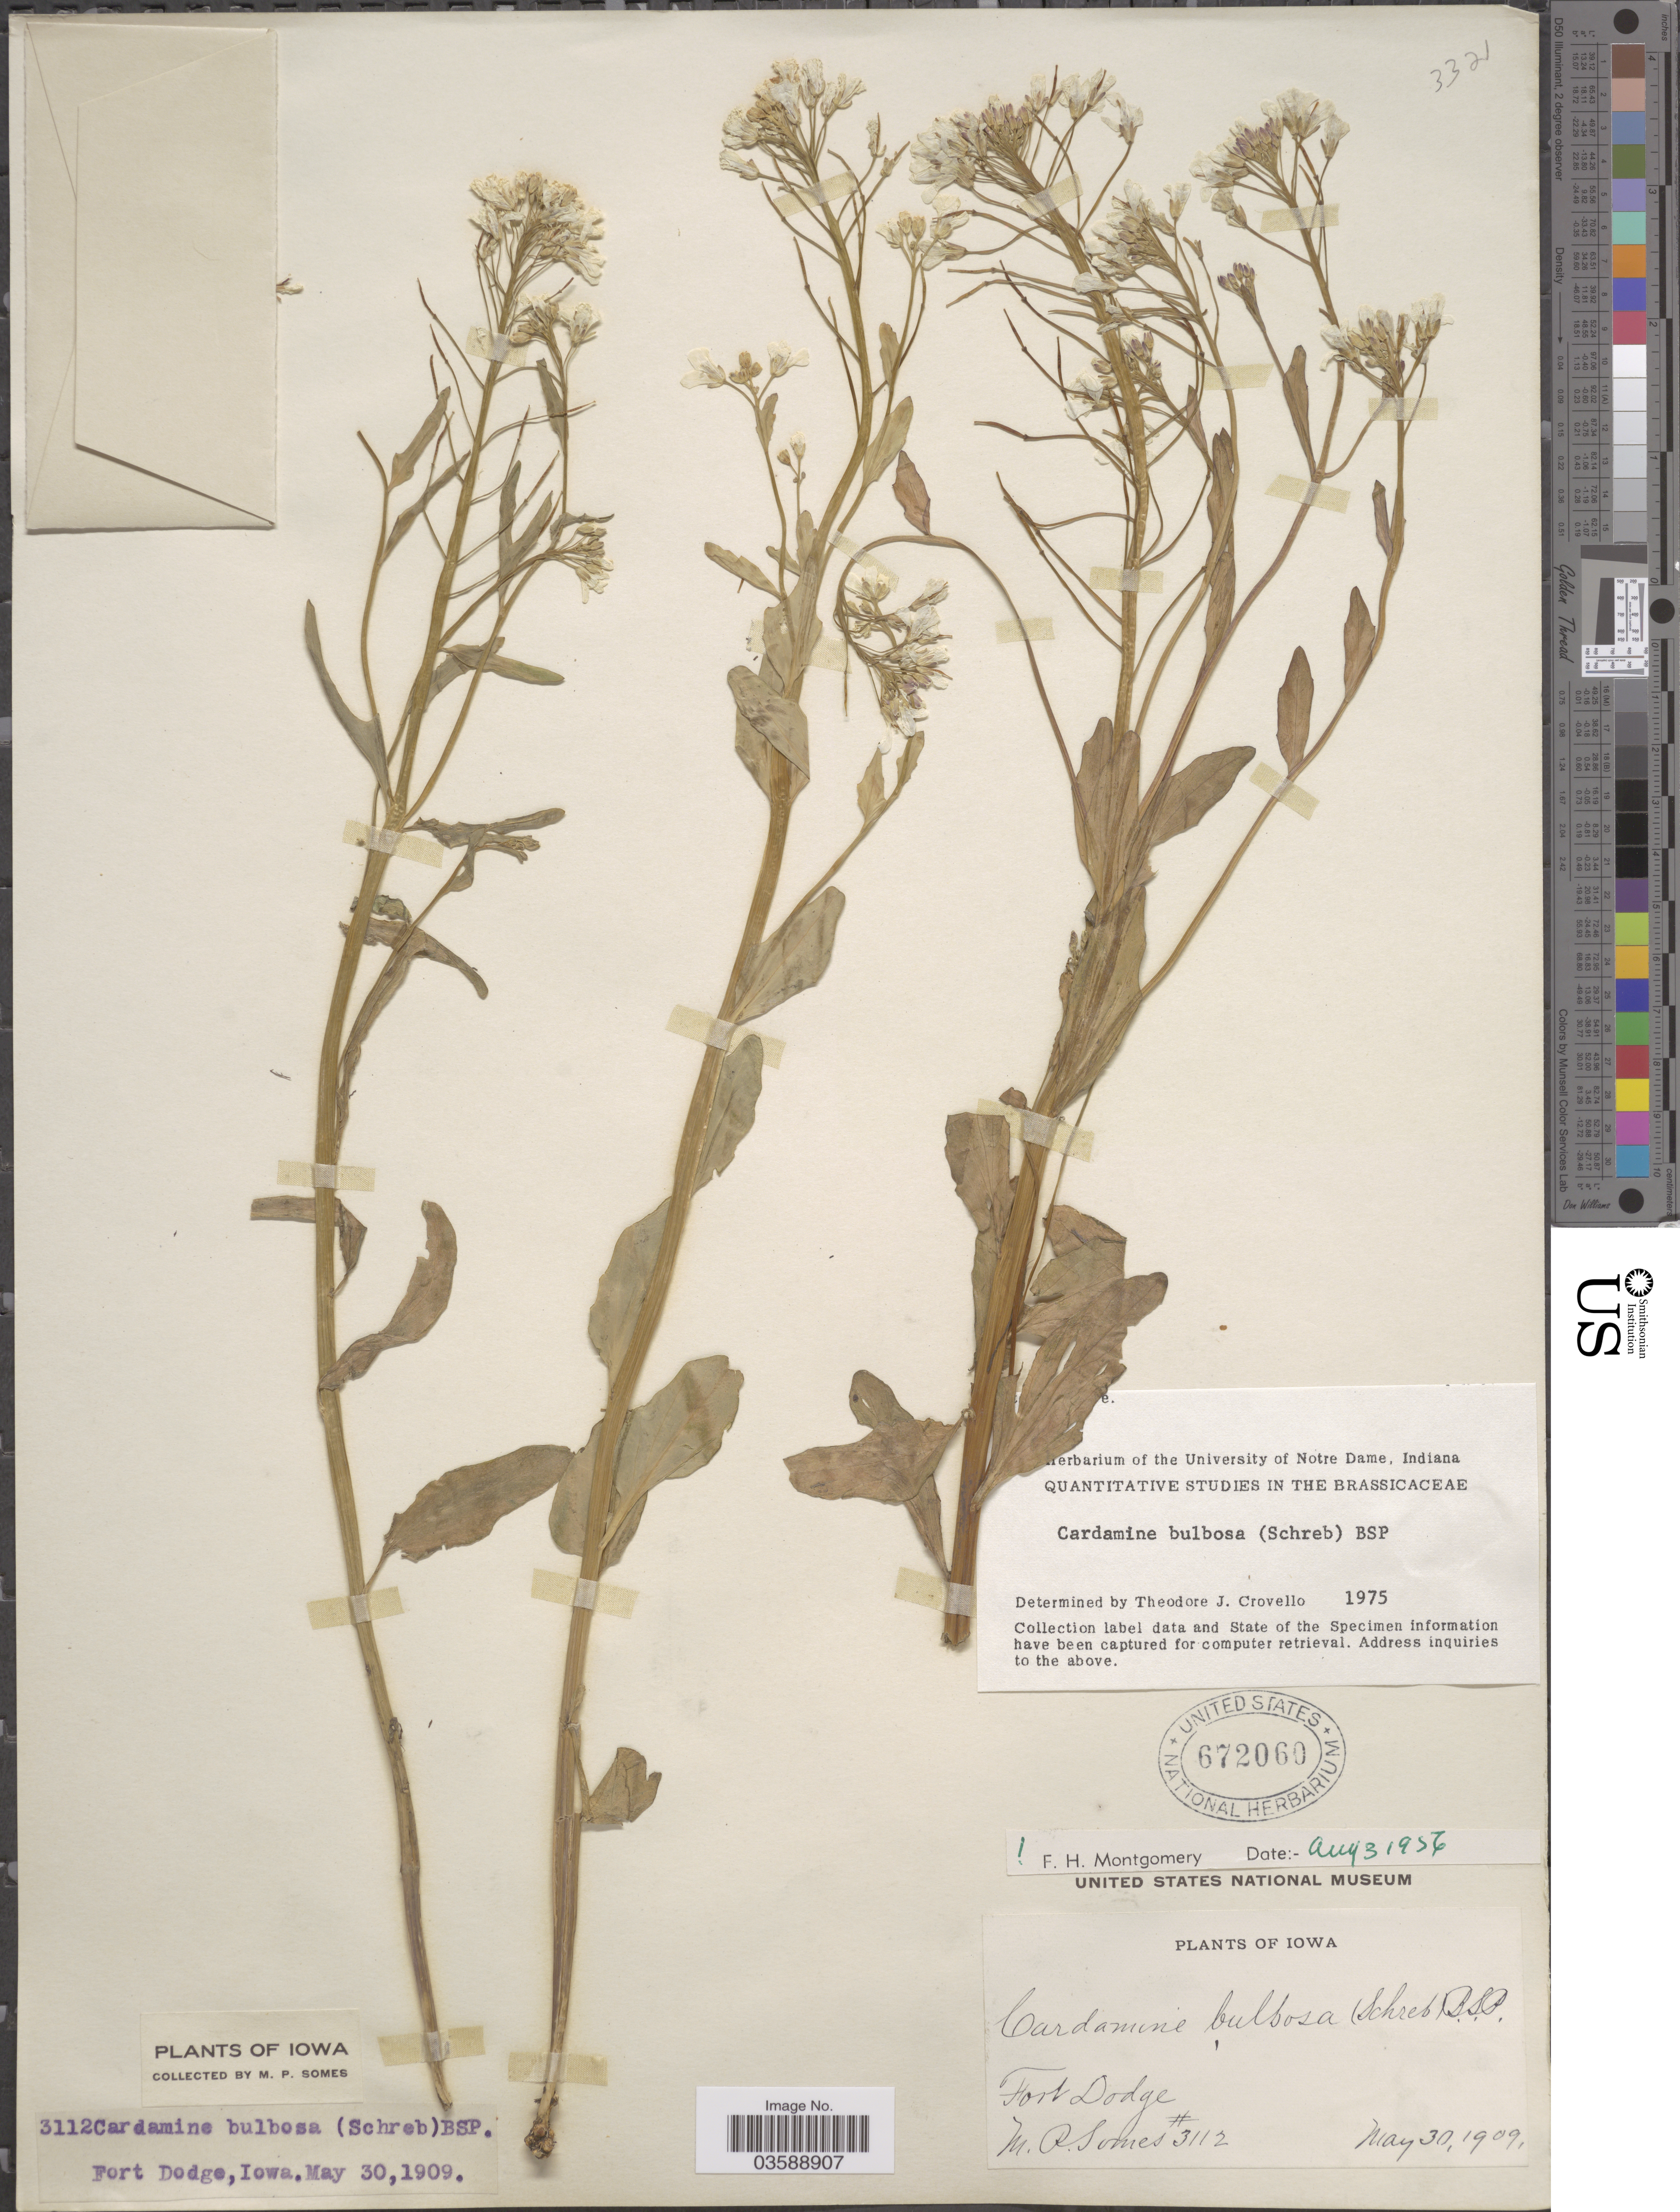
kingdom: Plantae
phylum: Tracheophyta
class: Magnoliopsida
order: Brassicales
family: Brassicaceae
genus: Cardamine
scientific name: Cardamine bulbosa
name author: (Schreb. ex Muhl.) Britton et al.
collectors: M. Somes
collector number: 3112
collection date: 1909-05-30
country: United States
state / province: Iowa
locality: Fort Dodge.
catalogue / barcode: US 672060